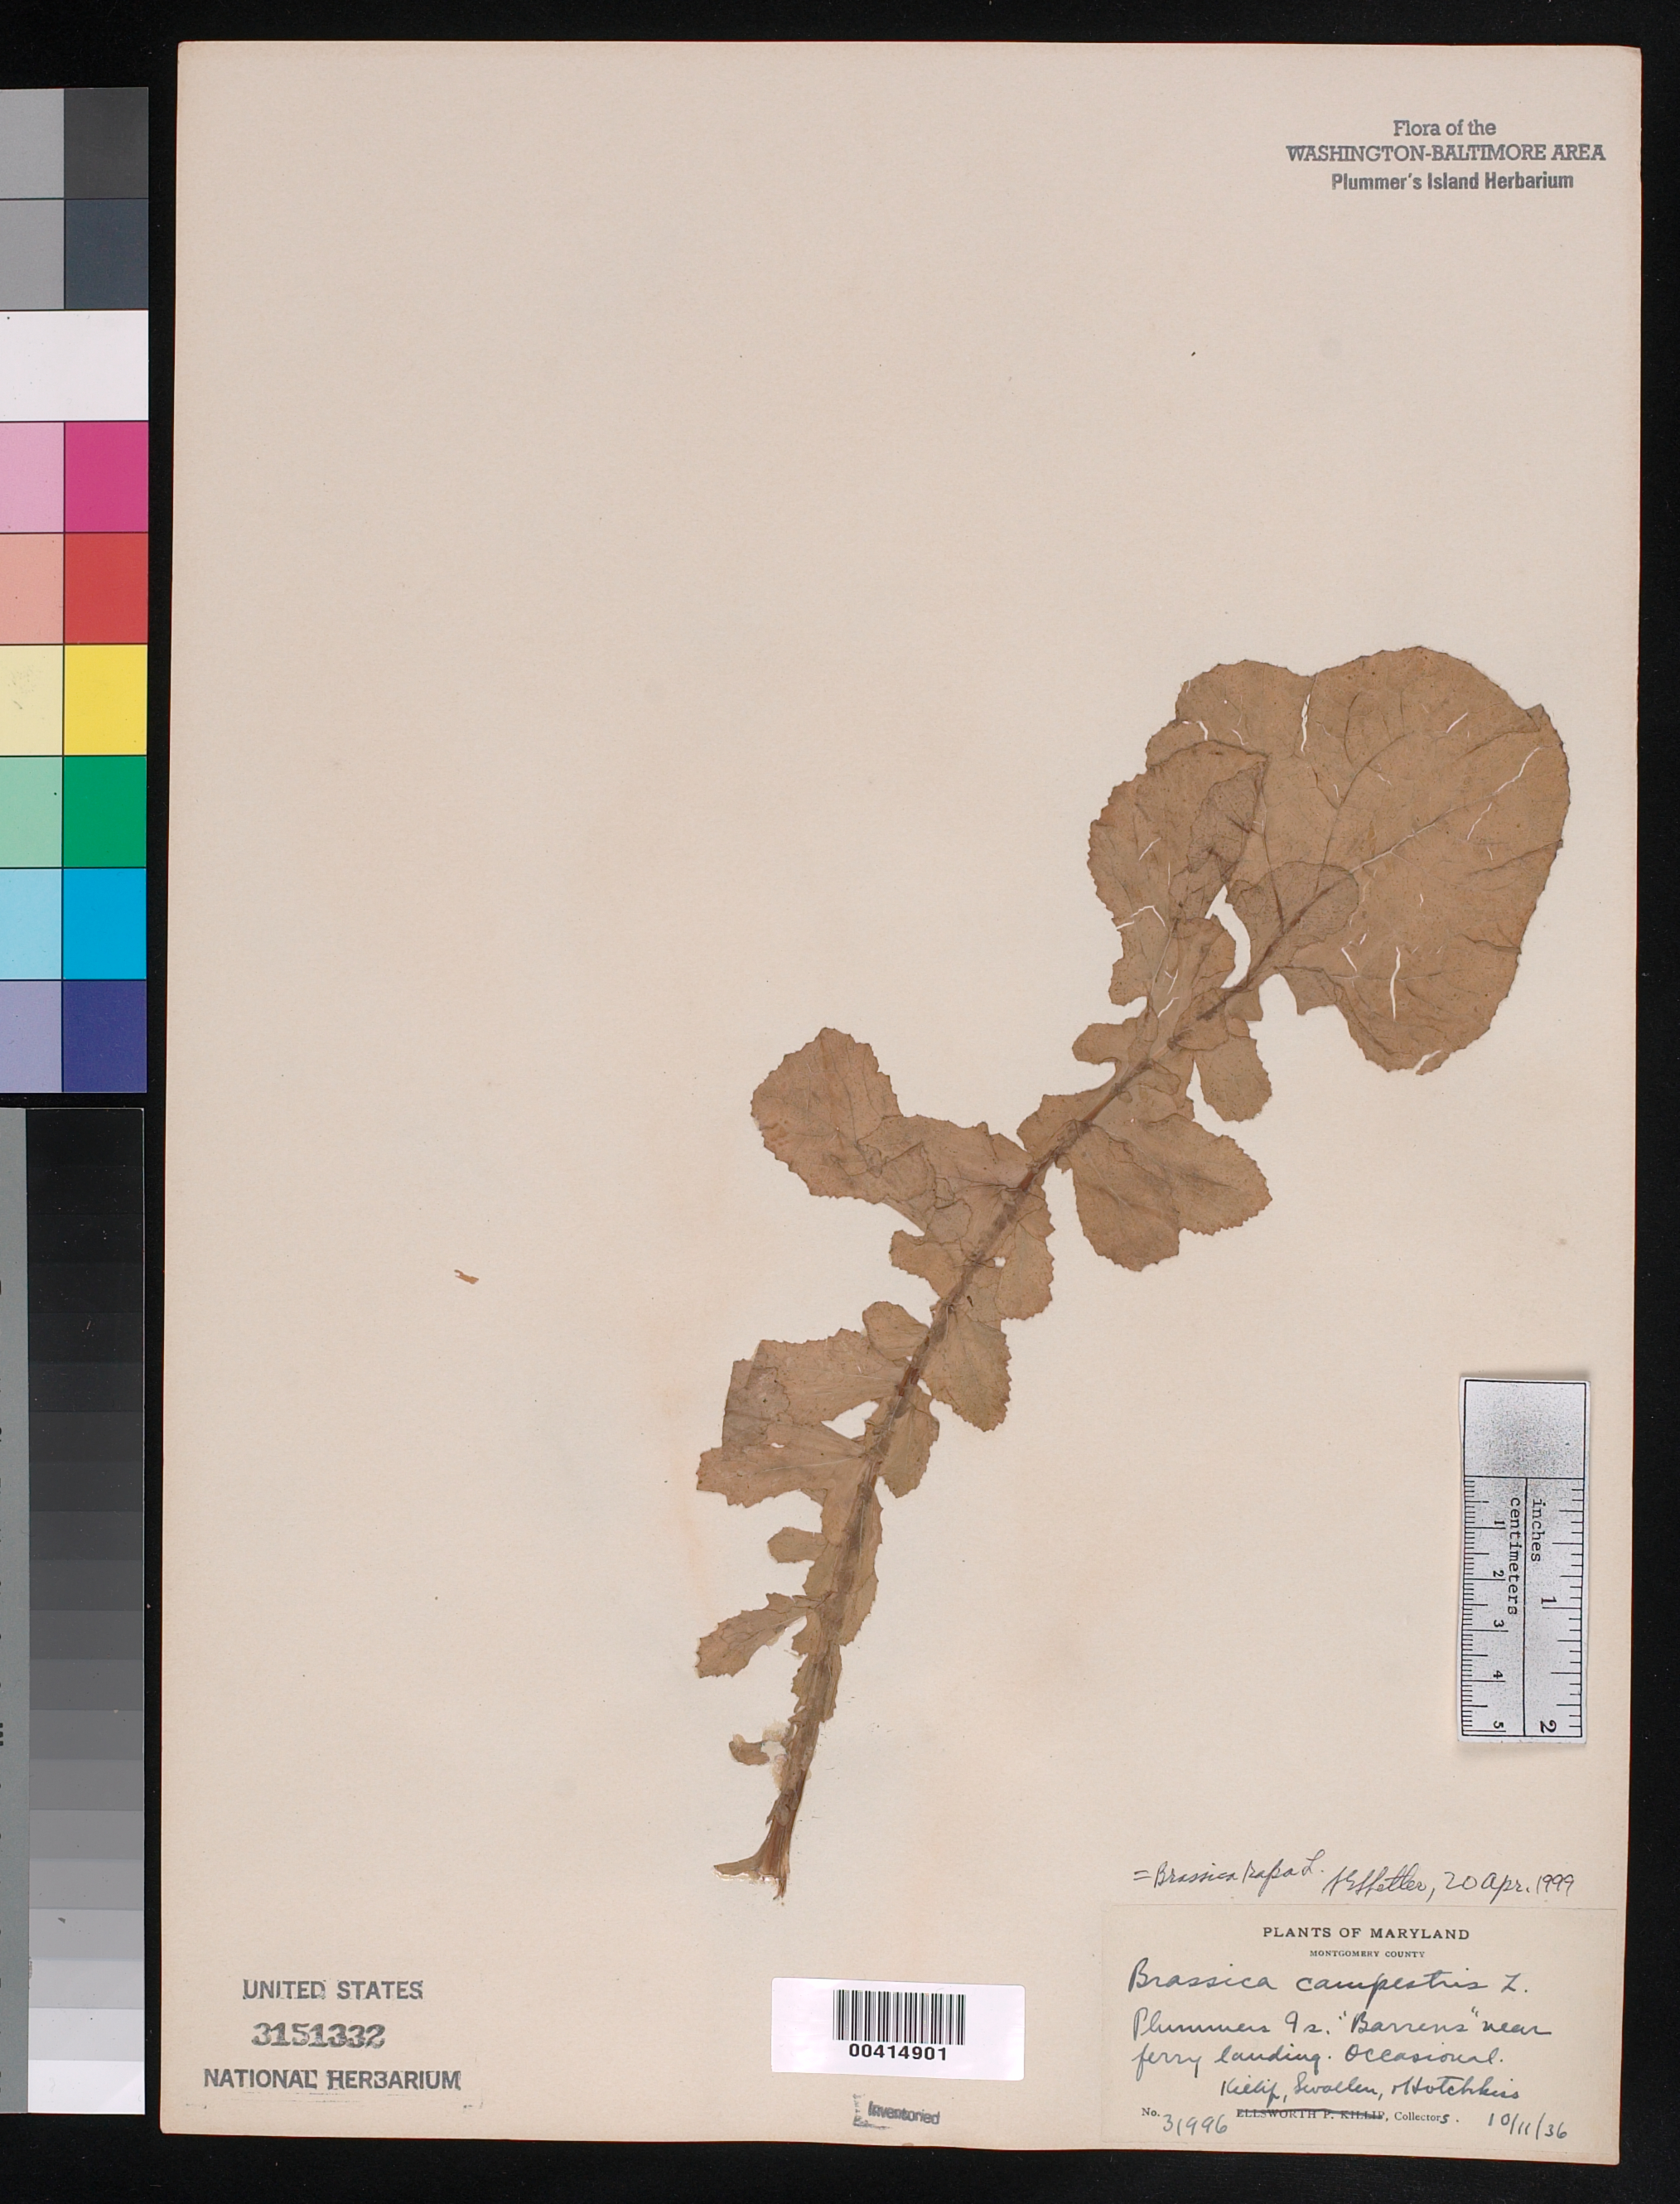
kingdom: Plantae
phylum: Tracheophyta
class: Magnoliopsida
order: Brassicales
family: Brassicaceae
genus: Brassica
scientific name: Brassica rapa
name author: L.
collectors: E. P. Killip, N. Hotchkiss & J. R. Swallen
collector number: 31996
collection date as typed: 11 Oct 1936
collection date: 1936-10-11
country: United States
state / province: Maryland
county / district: Montgomery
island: Plummers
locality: Plummer's Island; "barrens" near Ferry Landing C. & O. Canal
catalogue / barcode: US 3151332